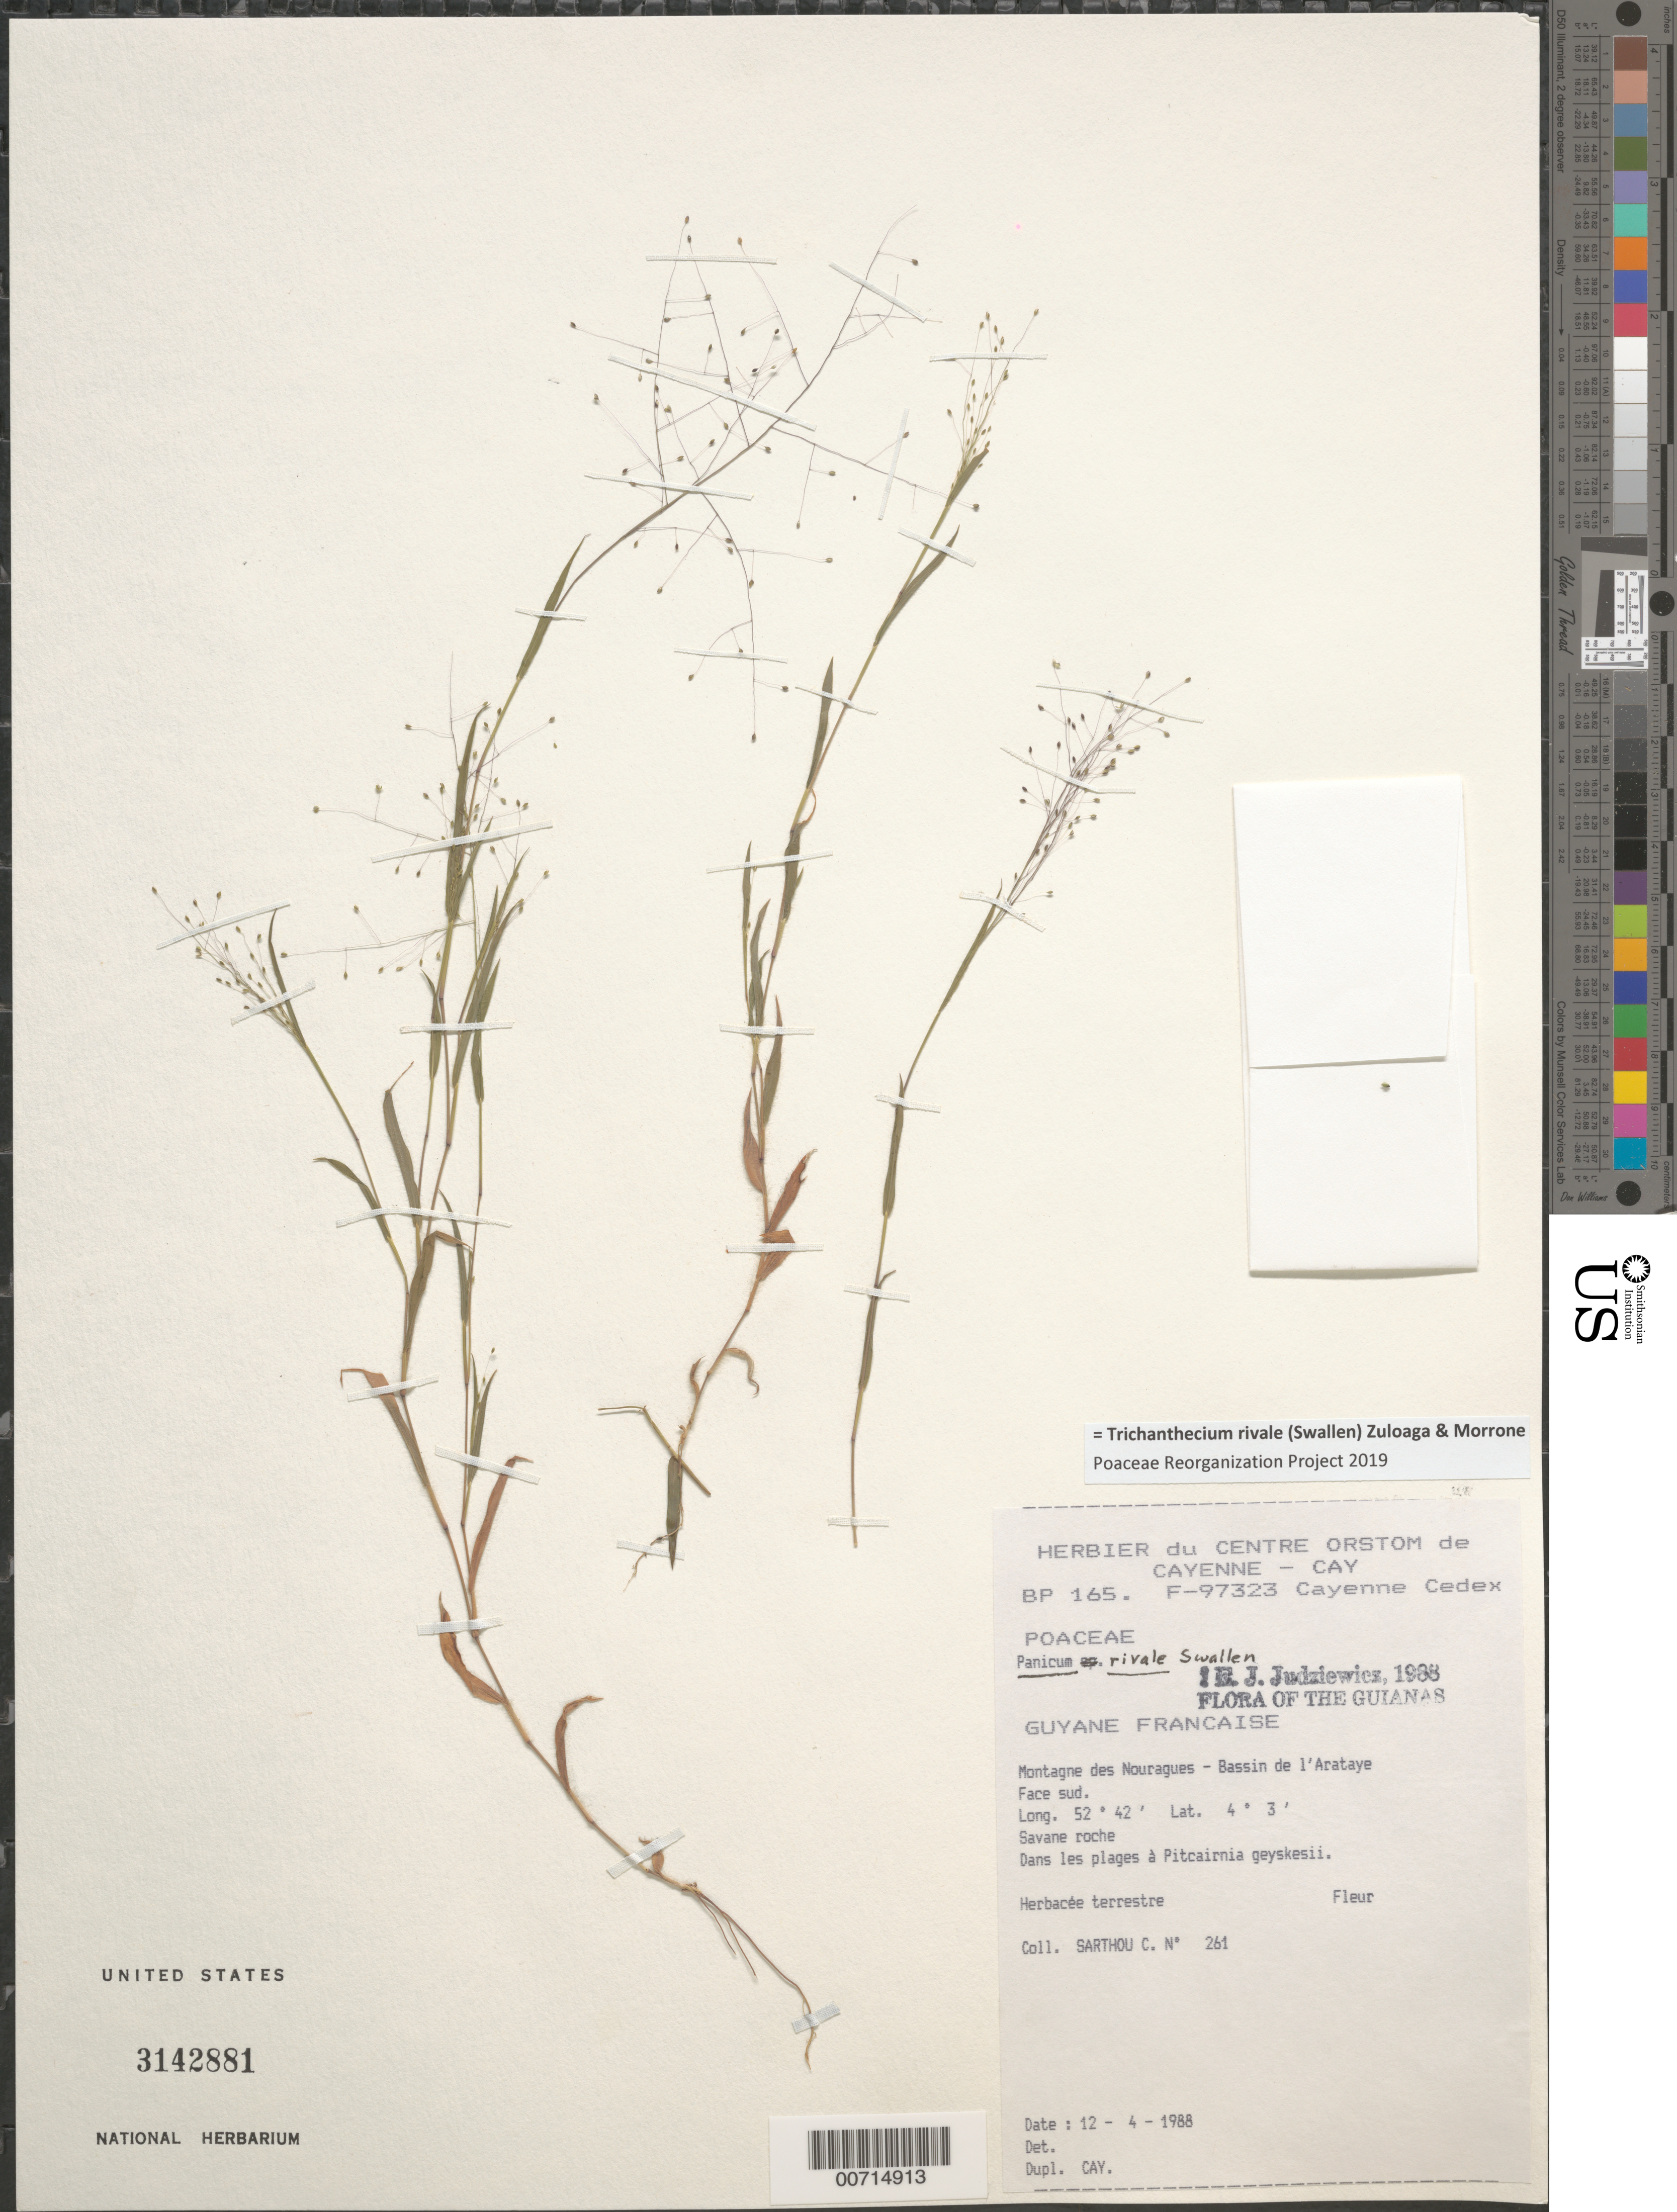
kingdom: Plantae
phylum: Tracheophyta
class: Liliopsida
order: Poales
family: Poaceae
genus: Trichanthecium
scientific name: Trichanthecium rivale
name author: (Swallen) Zuloaga & Morrone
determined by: Poaceae Reorganization Project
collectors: C. Sarthou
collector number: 261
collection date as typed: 12-Apr-88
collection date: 1988-04-12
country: French Guiana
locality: Montagnes des Nouragues, Bassin de l'Arataye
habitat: Savane roche, Dans les plages à Pitcairnia geyskesii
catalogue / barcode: US 3142881